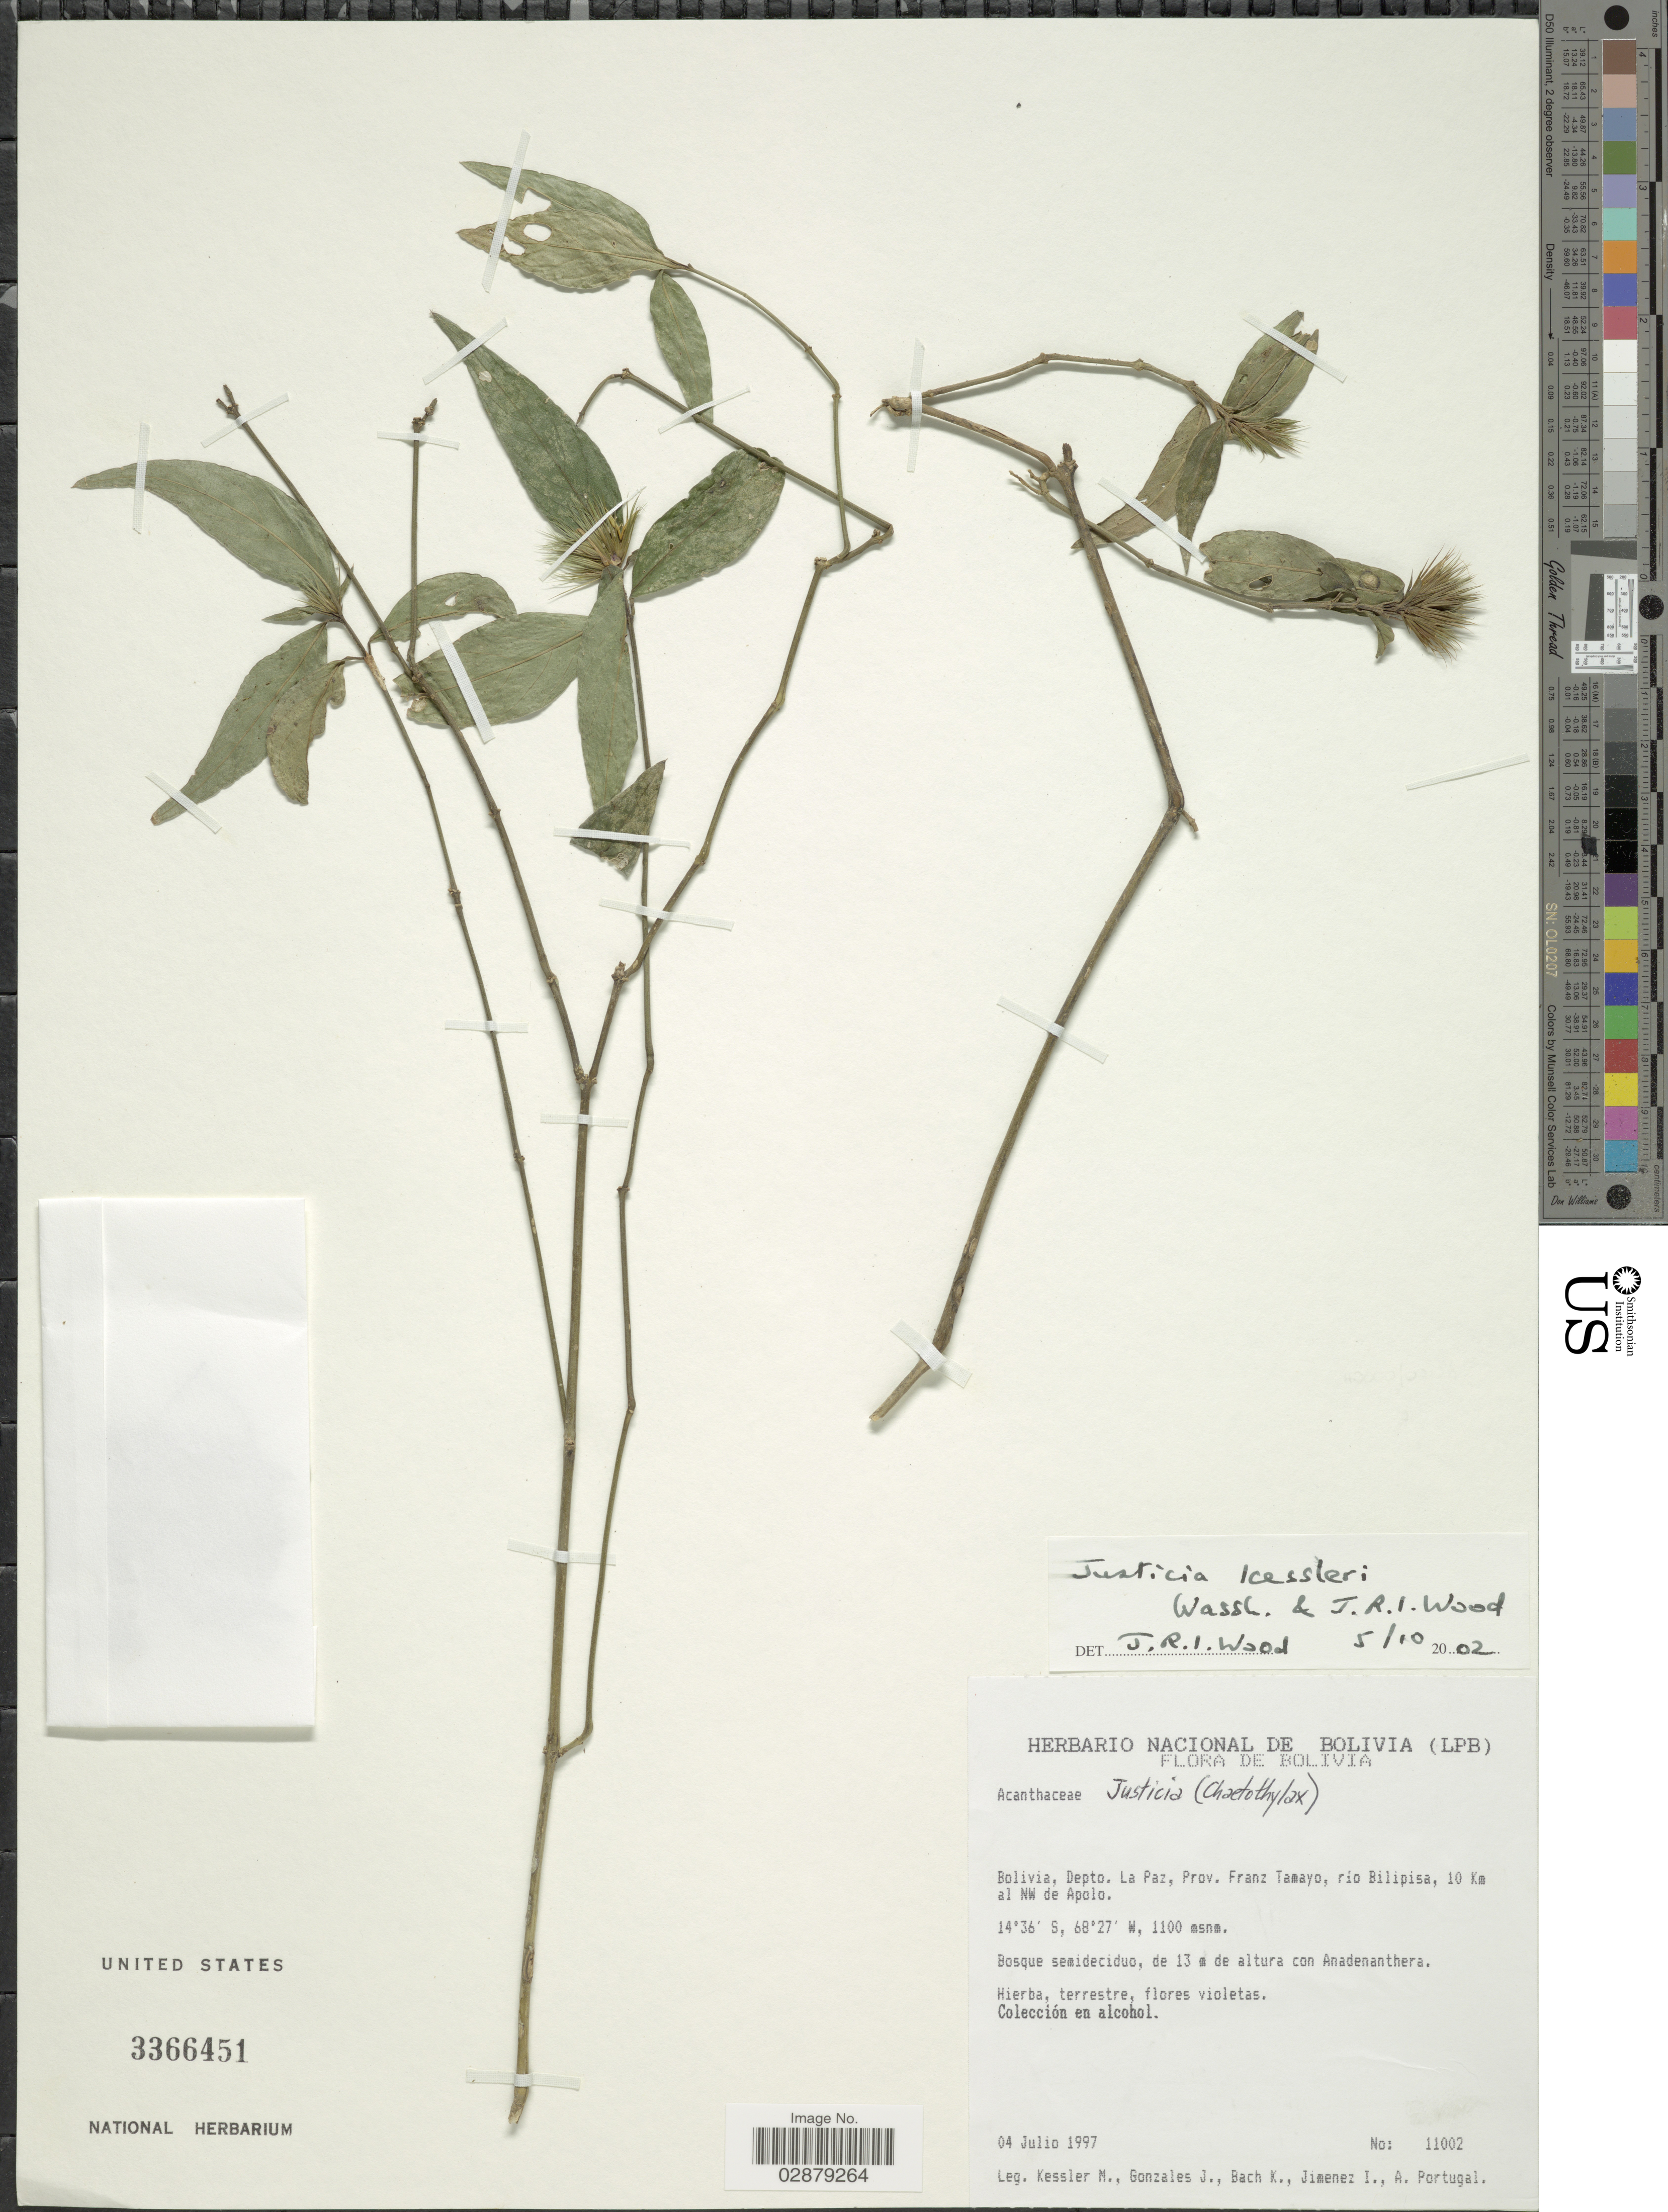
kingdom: Plantae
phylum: Tracheophyta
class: Magnoliopsida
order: Lamiales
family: Acanthaceae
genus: Justicia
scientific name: Justicia kessleri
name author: Wassh. & J.R.I. Wood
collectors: M. Kessler, J. Gonzales, K. Bach, I. Jimenez & A. Portugal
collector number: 11002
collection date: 1997-07-04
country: Bolivia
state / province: La Paz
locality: Depto. La Paz, Prov. Franz Tamayo, rio Bilipisa, 10 Km al NW de Apolo.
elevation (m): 1100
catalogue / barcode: US 3366451